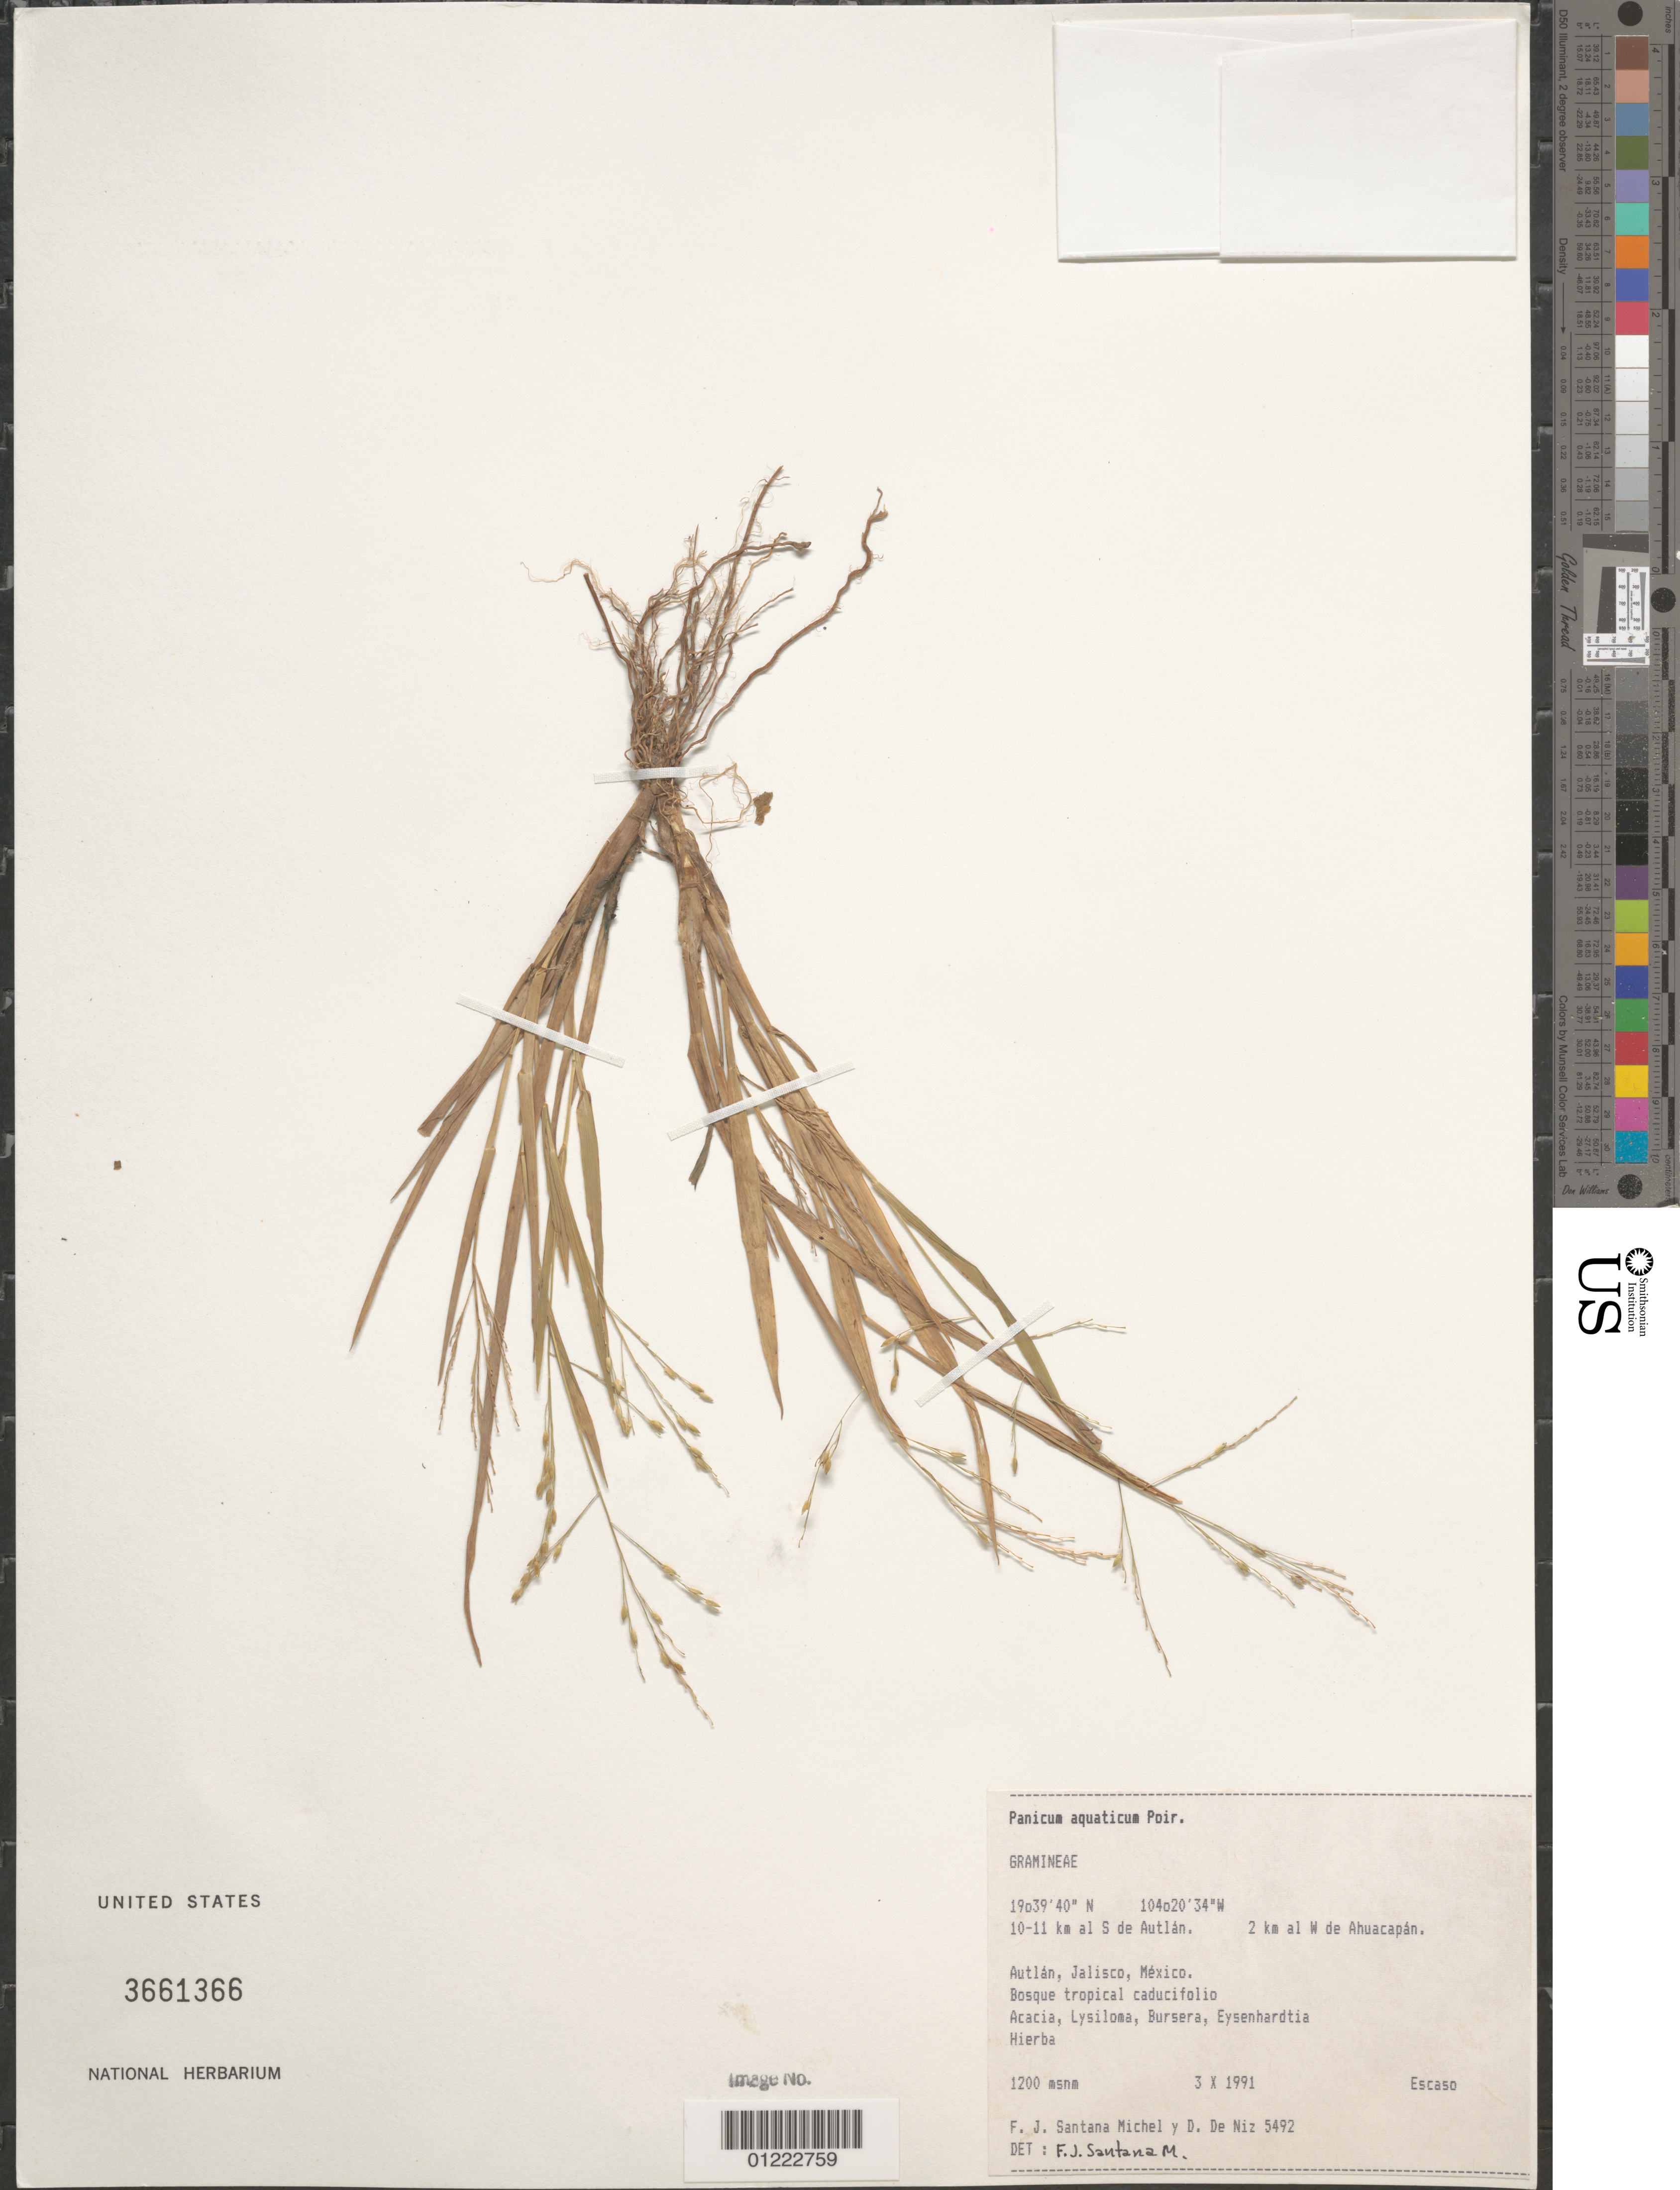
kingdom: Plantae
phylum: Tracheophyta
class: Liliopsida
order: Poales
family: Poaceae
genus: Panicum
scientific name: Panicum aquaticum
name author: Poir. in Lam.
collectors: F. J. Santana M. & D. De Niz L.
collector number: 5492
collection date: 1991-10-03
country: Mexico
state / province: Jalisco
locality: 10-11 km al S de Autlán. 2 km al W de Ahuacapan.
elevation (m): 1500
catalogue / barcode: US 3661366